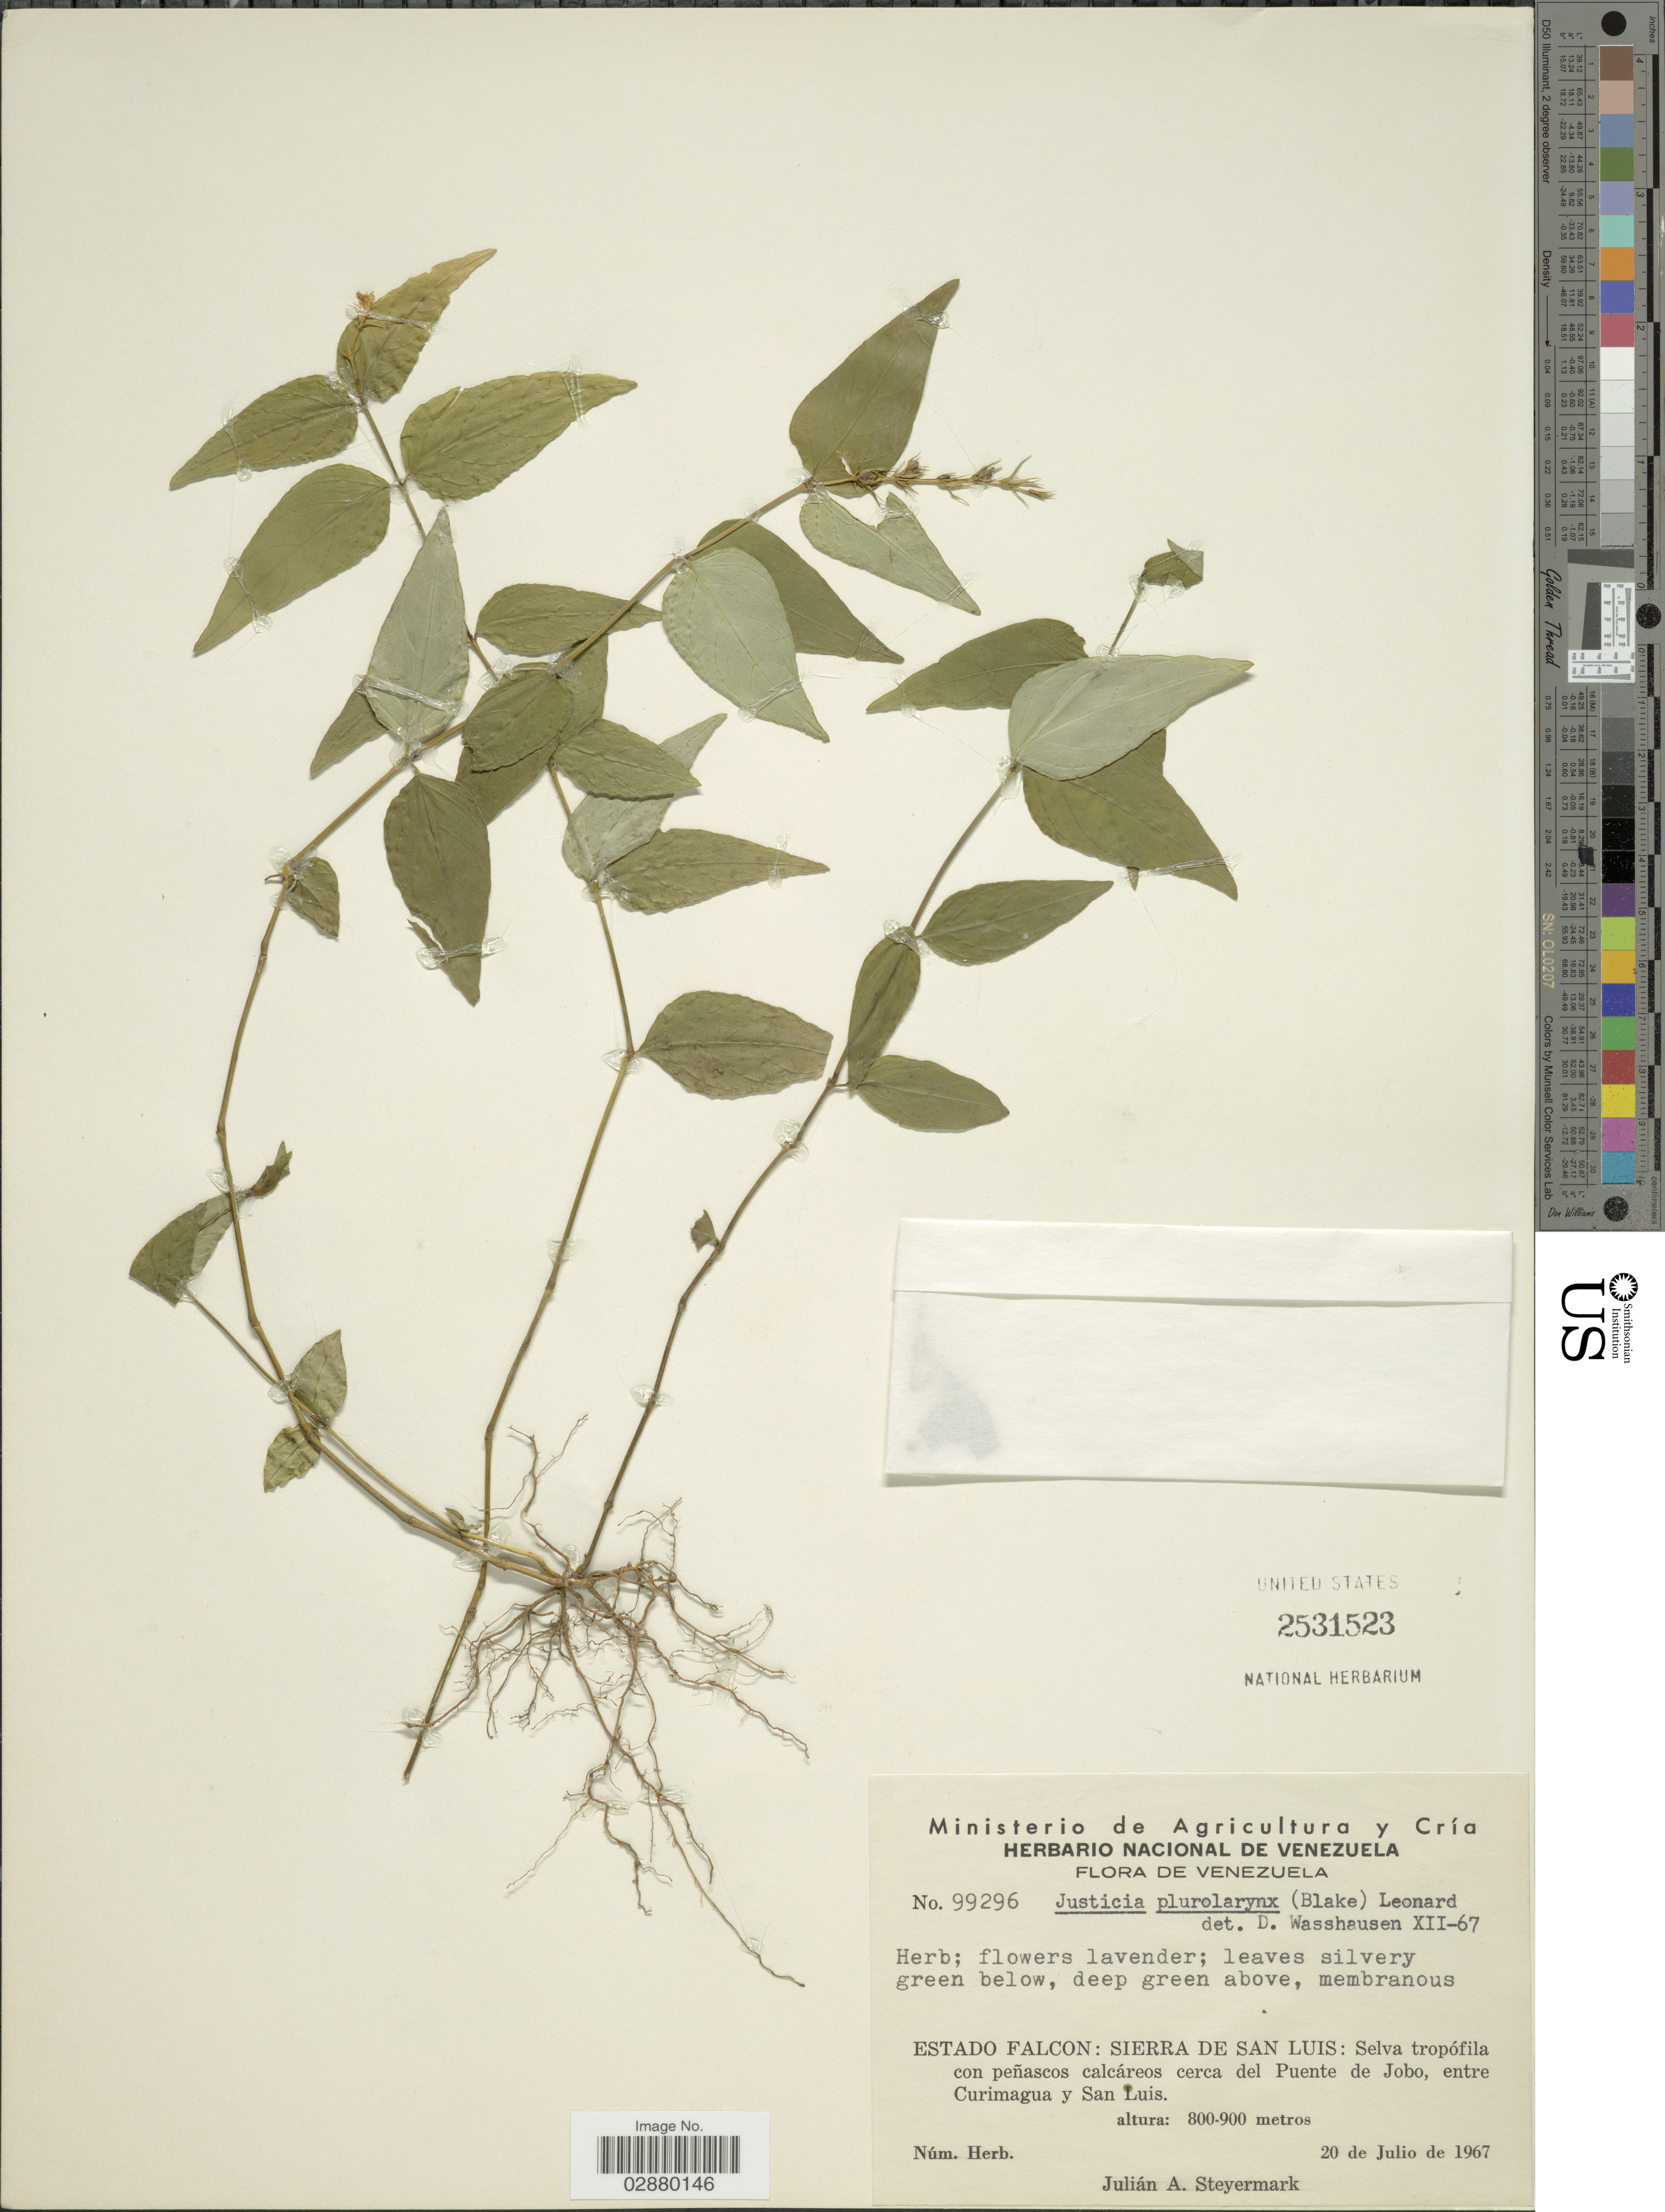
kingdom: Plantae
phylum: Tracheophyta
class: Magnoliopsida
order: Lamiales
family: Acanthaceae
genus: Justicia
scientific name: Justicia pleurolarynx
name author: (S.F. Blake) V.M. Badillo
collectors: J. Steyermark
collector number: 99296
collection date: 1967-07-20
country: Venezuela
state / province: Falcón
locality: Sierra de San Luis: cerca del Puente de Jobo, entre Curimagua y San Luis.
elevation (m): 800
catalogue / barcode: US 2531523